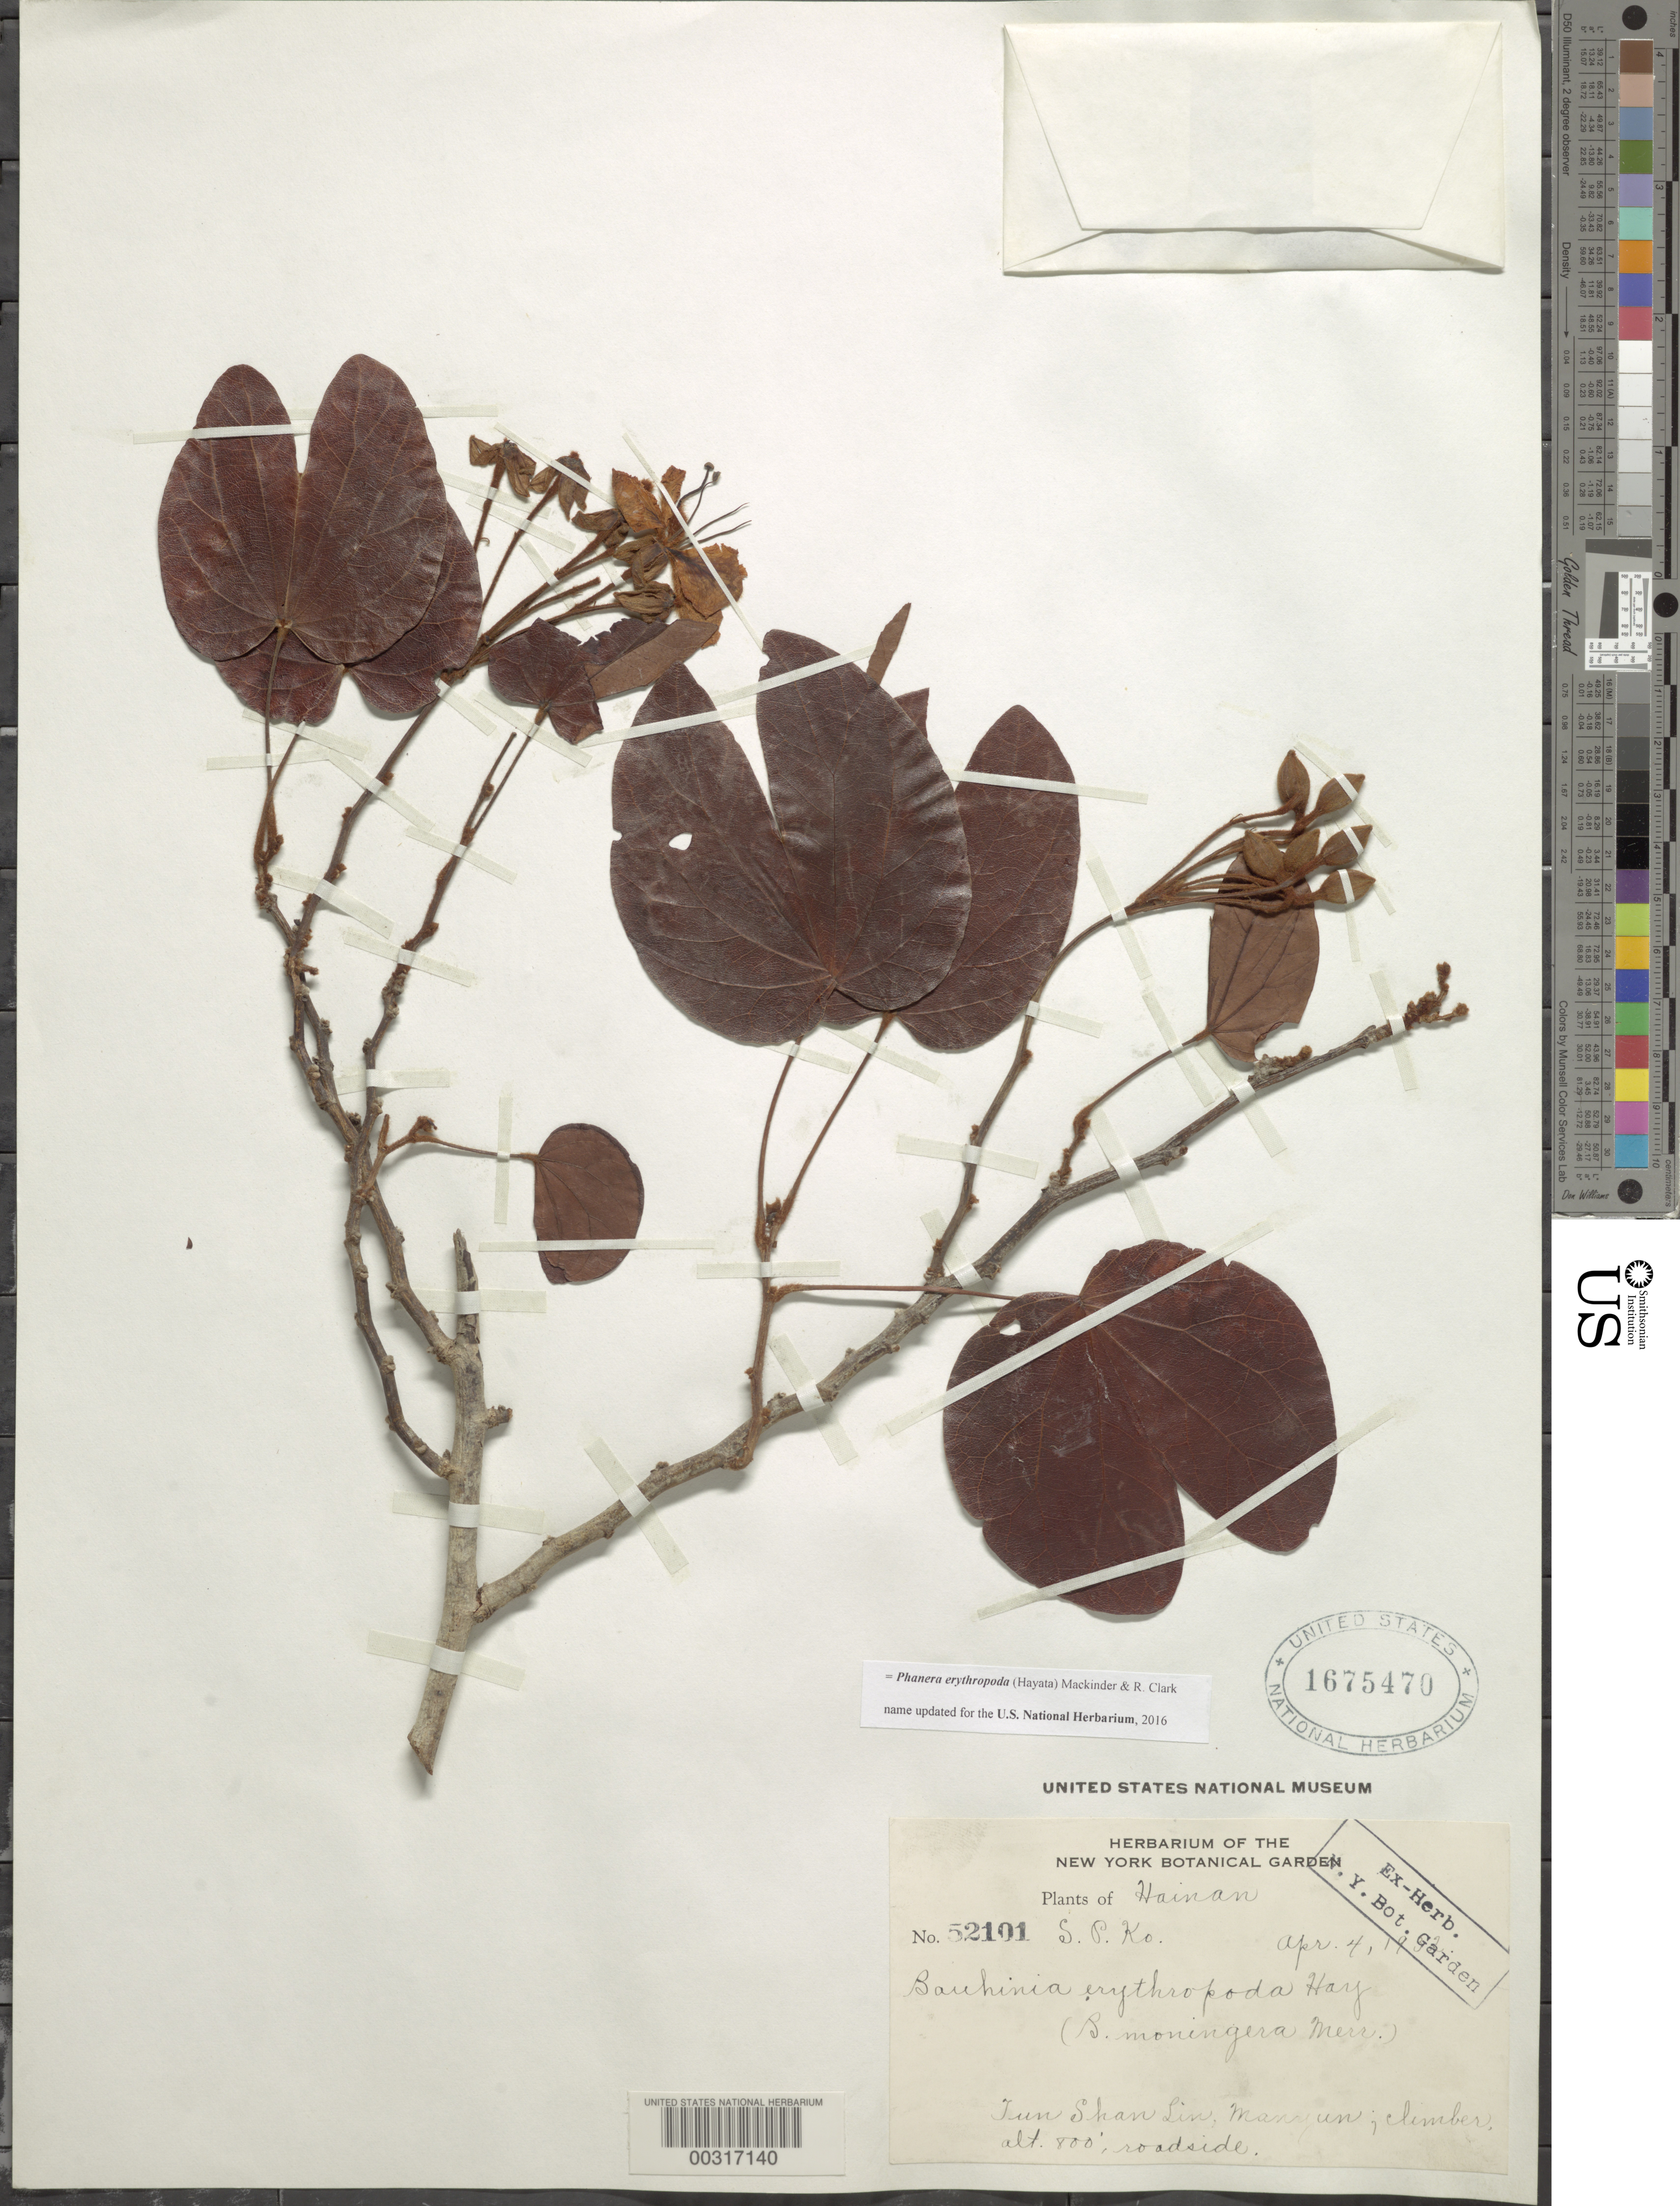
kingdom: Plantae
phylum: Tracheophyta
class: Magnoliopsida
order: Fabales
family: Fabaceae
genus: Phanera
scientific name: Phanera erythropoda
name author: (Hayata) Mackinder & R. Clark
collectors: S. P. Ko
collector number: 52101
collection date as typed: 04 Apr 1932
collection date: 1932-04-04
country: China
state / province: Hainan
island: Hainan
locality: Tun shan lin, manyun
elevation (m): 244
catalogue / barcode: US 1675470